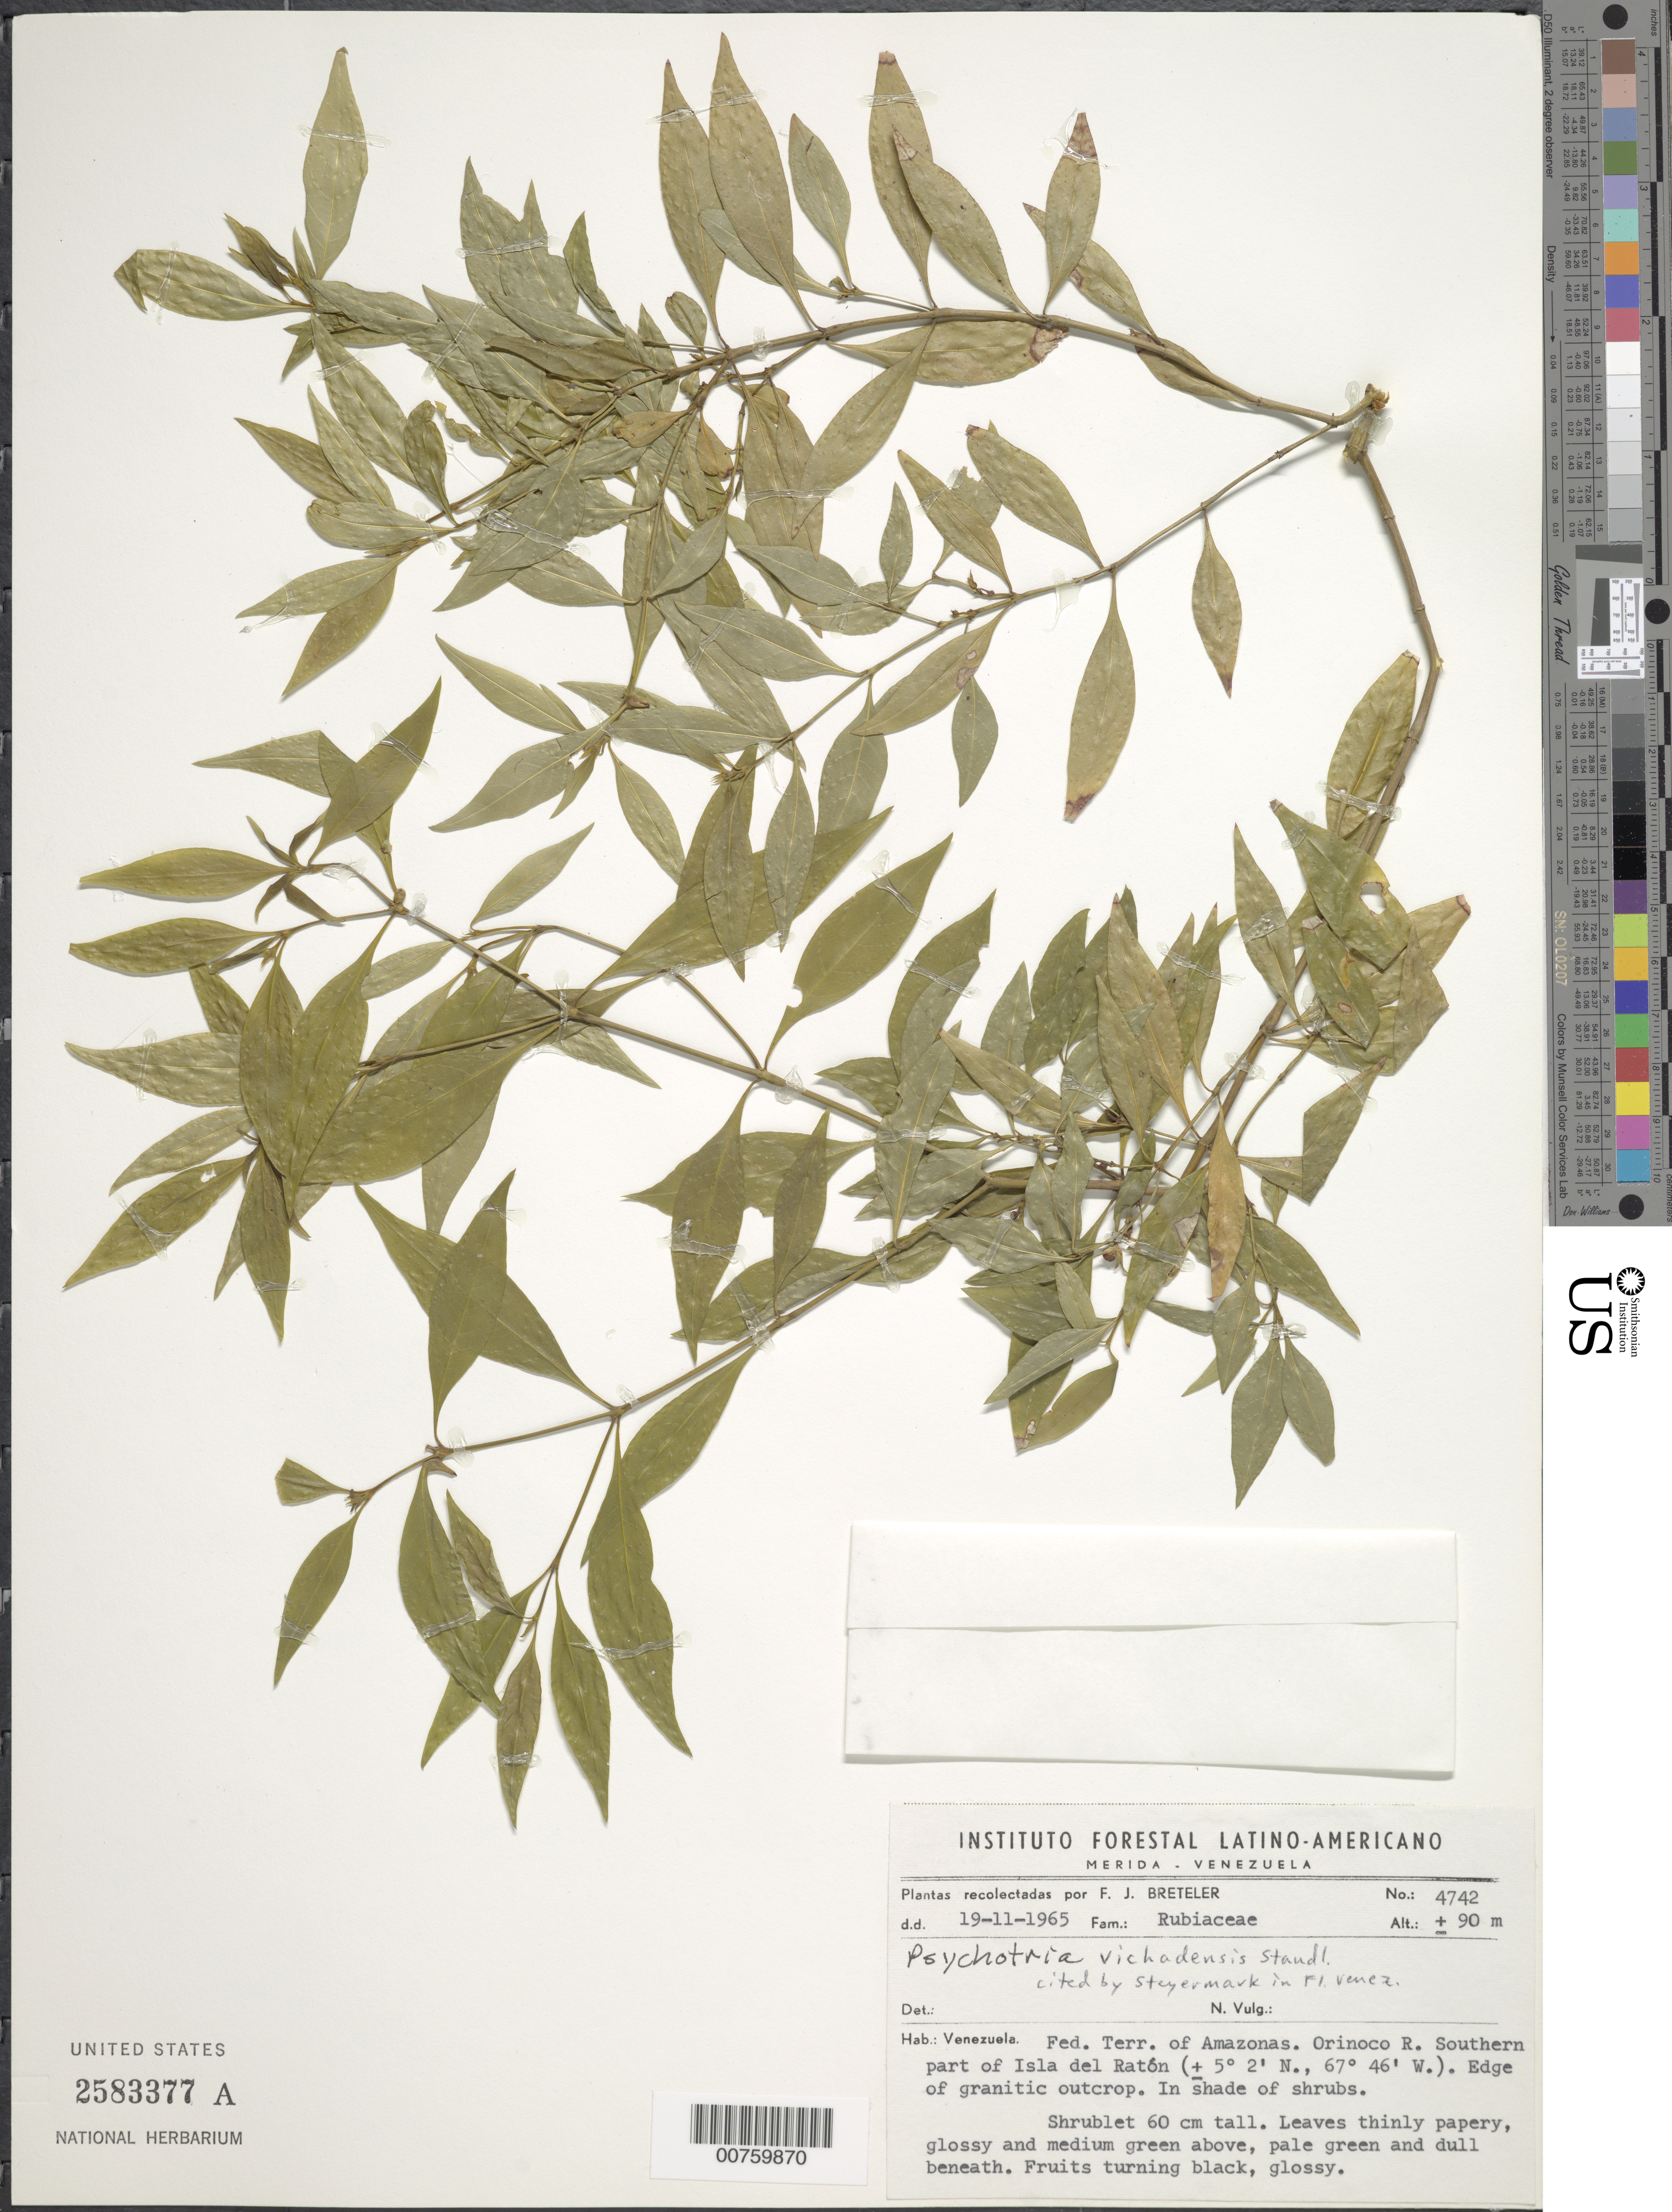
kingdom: Plantae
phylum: Tracheophyta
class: Magnoliopsida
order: Gentianales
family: Rubiaceae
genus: Psychotria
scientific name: Psychotria vichadensis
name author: Standl.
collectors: F. J. Breteler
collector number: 4742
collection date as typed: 19-Nov-65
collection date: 1965-11-19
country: Venezuela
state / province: Amazonas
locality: Orinoco R., southern part of Isla del Ratón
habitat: Edge of granitic outcrop, in shade of shrubs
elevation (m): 90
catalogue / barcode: US 2583377A